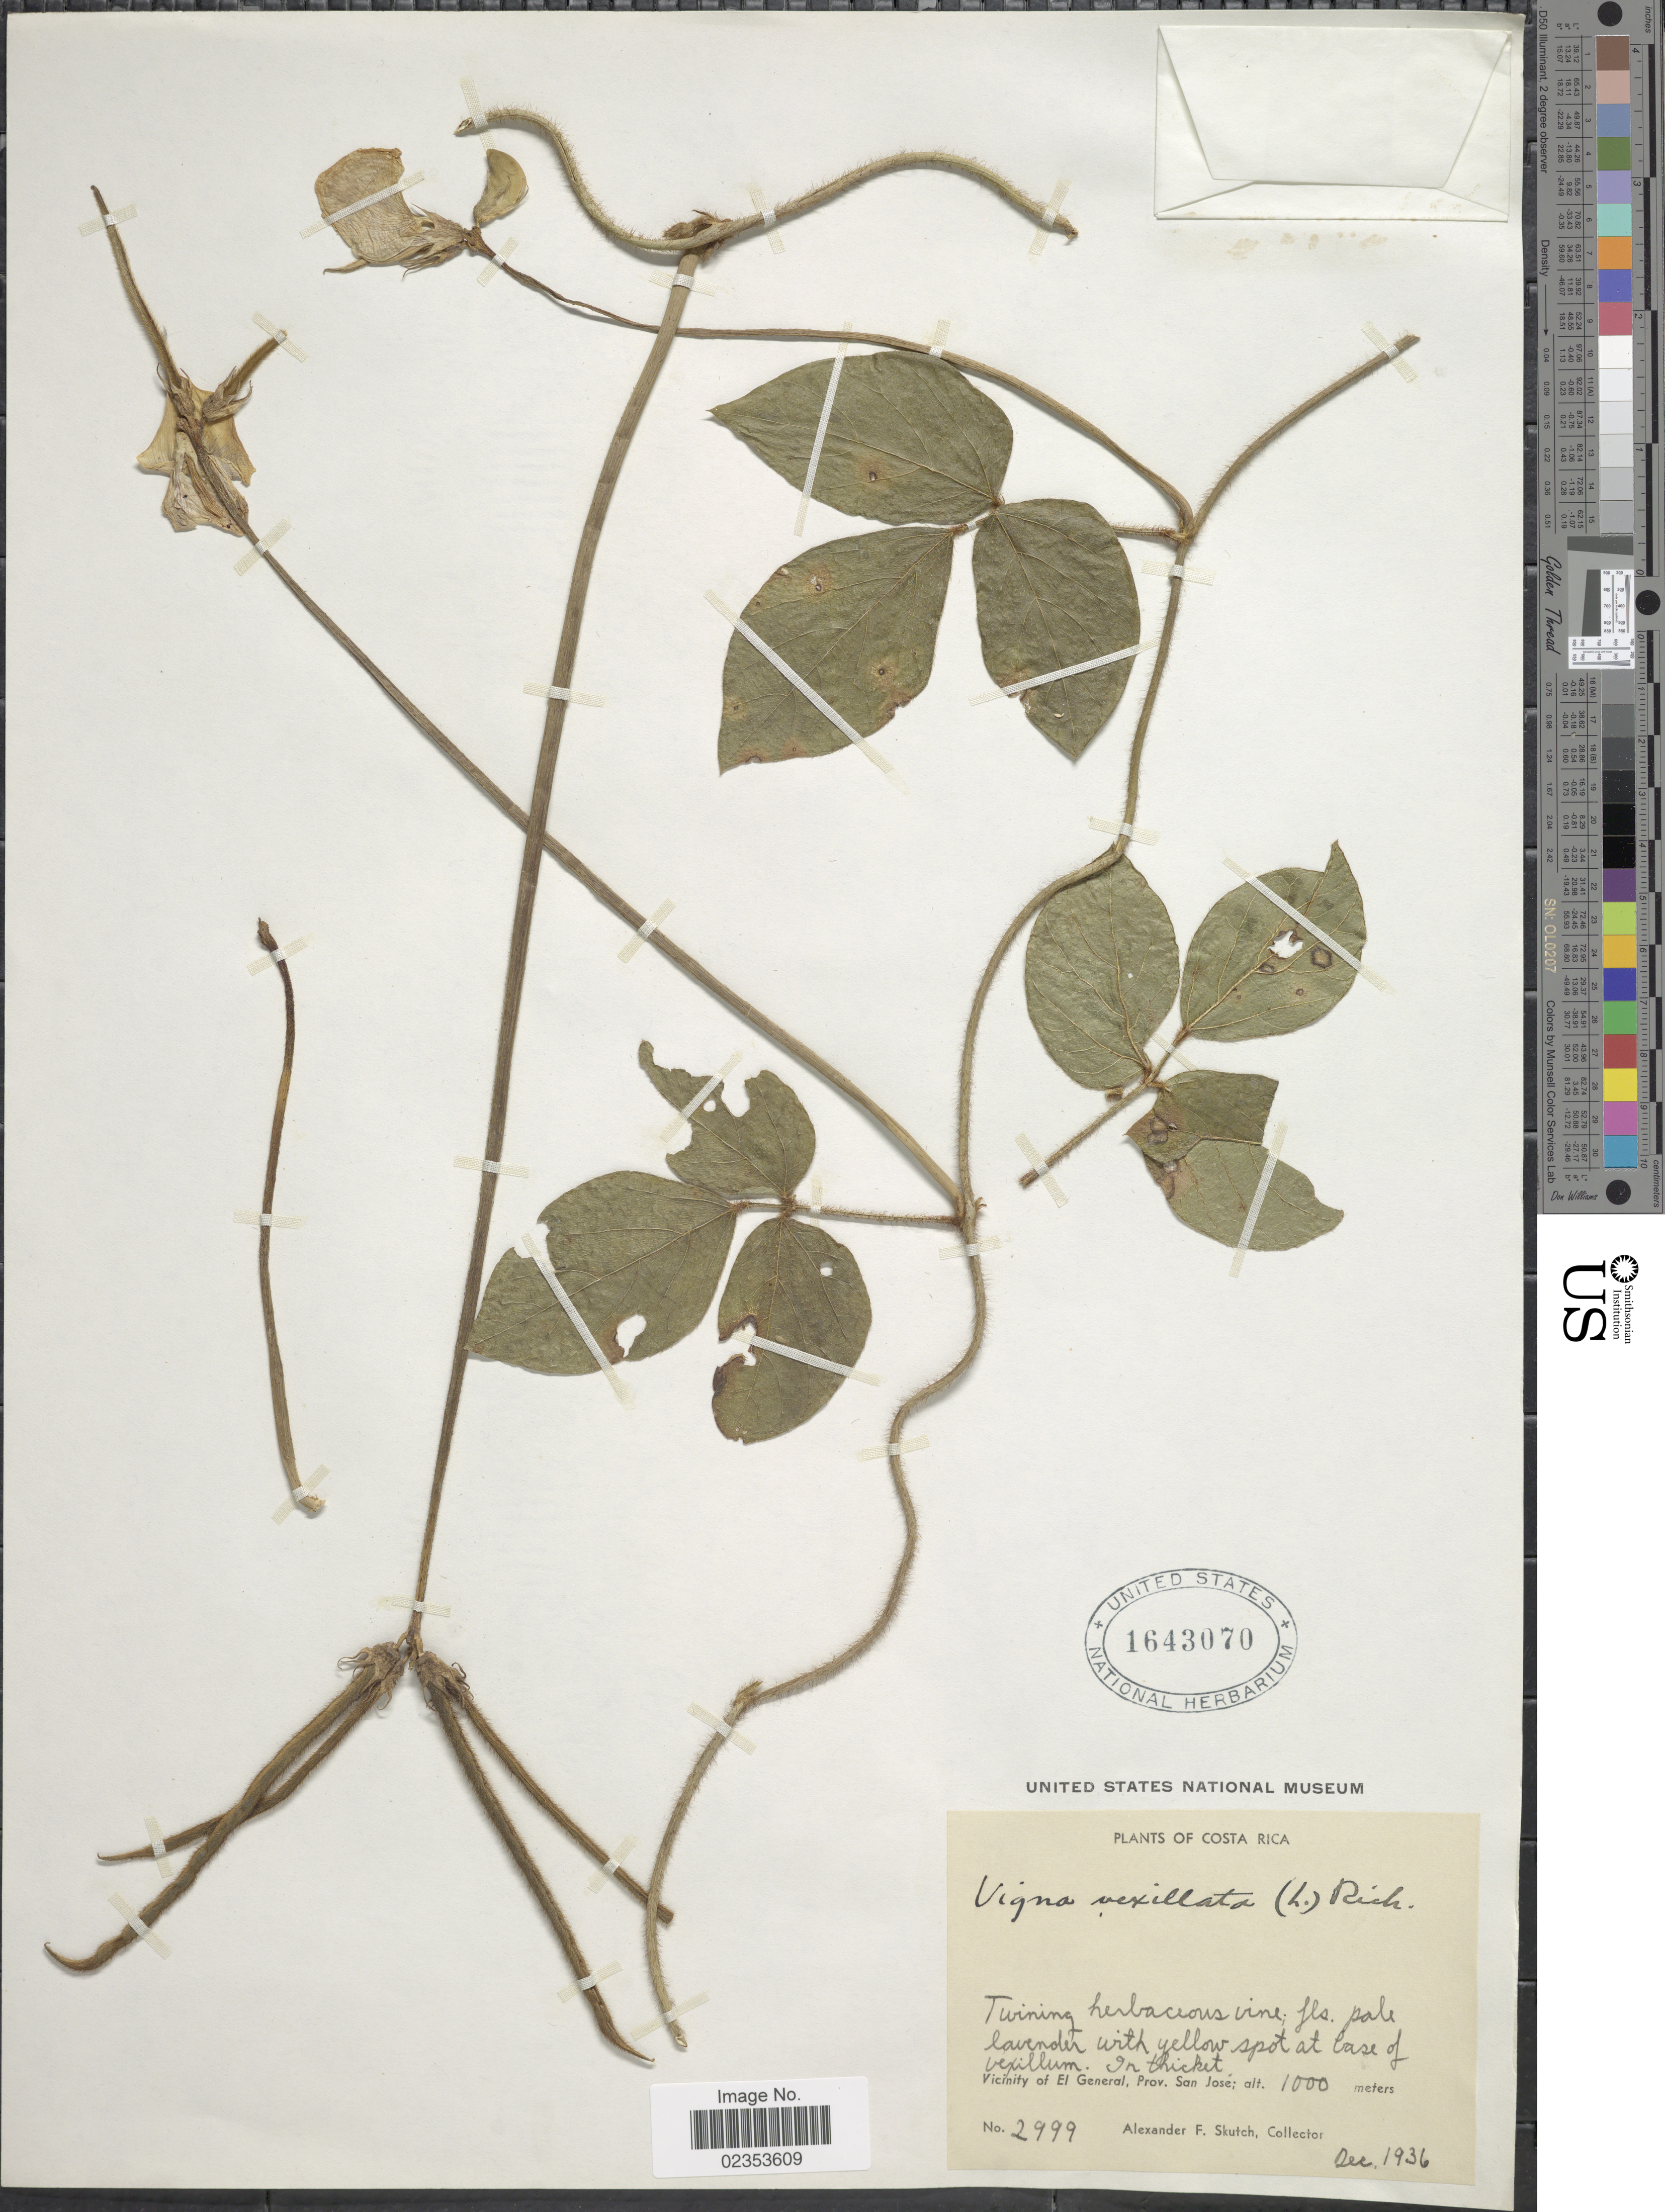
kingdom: Plantae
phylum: Tracheophyta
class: Magnoliopsida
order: Fabales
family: Fabaceae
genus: Vigna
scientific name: Vigna vexillata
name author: (L.) A. Rich.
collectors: A. F. Skutch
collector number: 2999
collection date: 1936-12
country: Costa Rica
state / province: San José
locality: Vicinity of El General, Prov. San Jose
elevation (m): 1000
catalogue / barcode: US 1643070